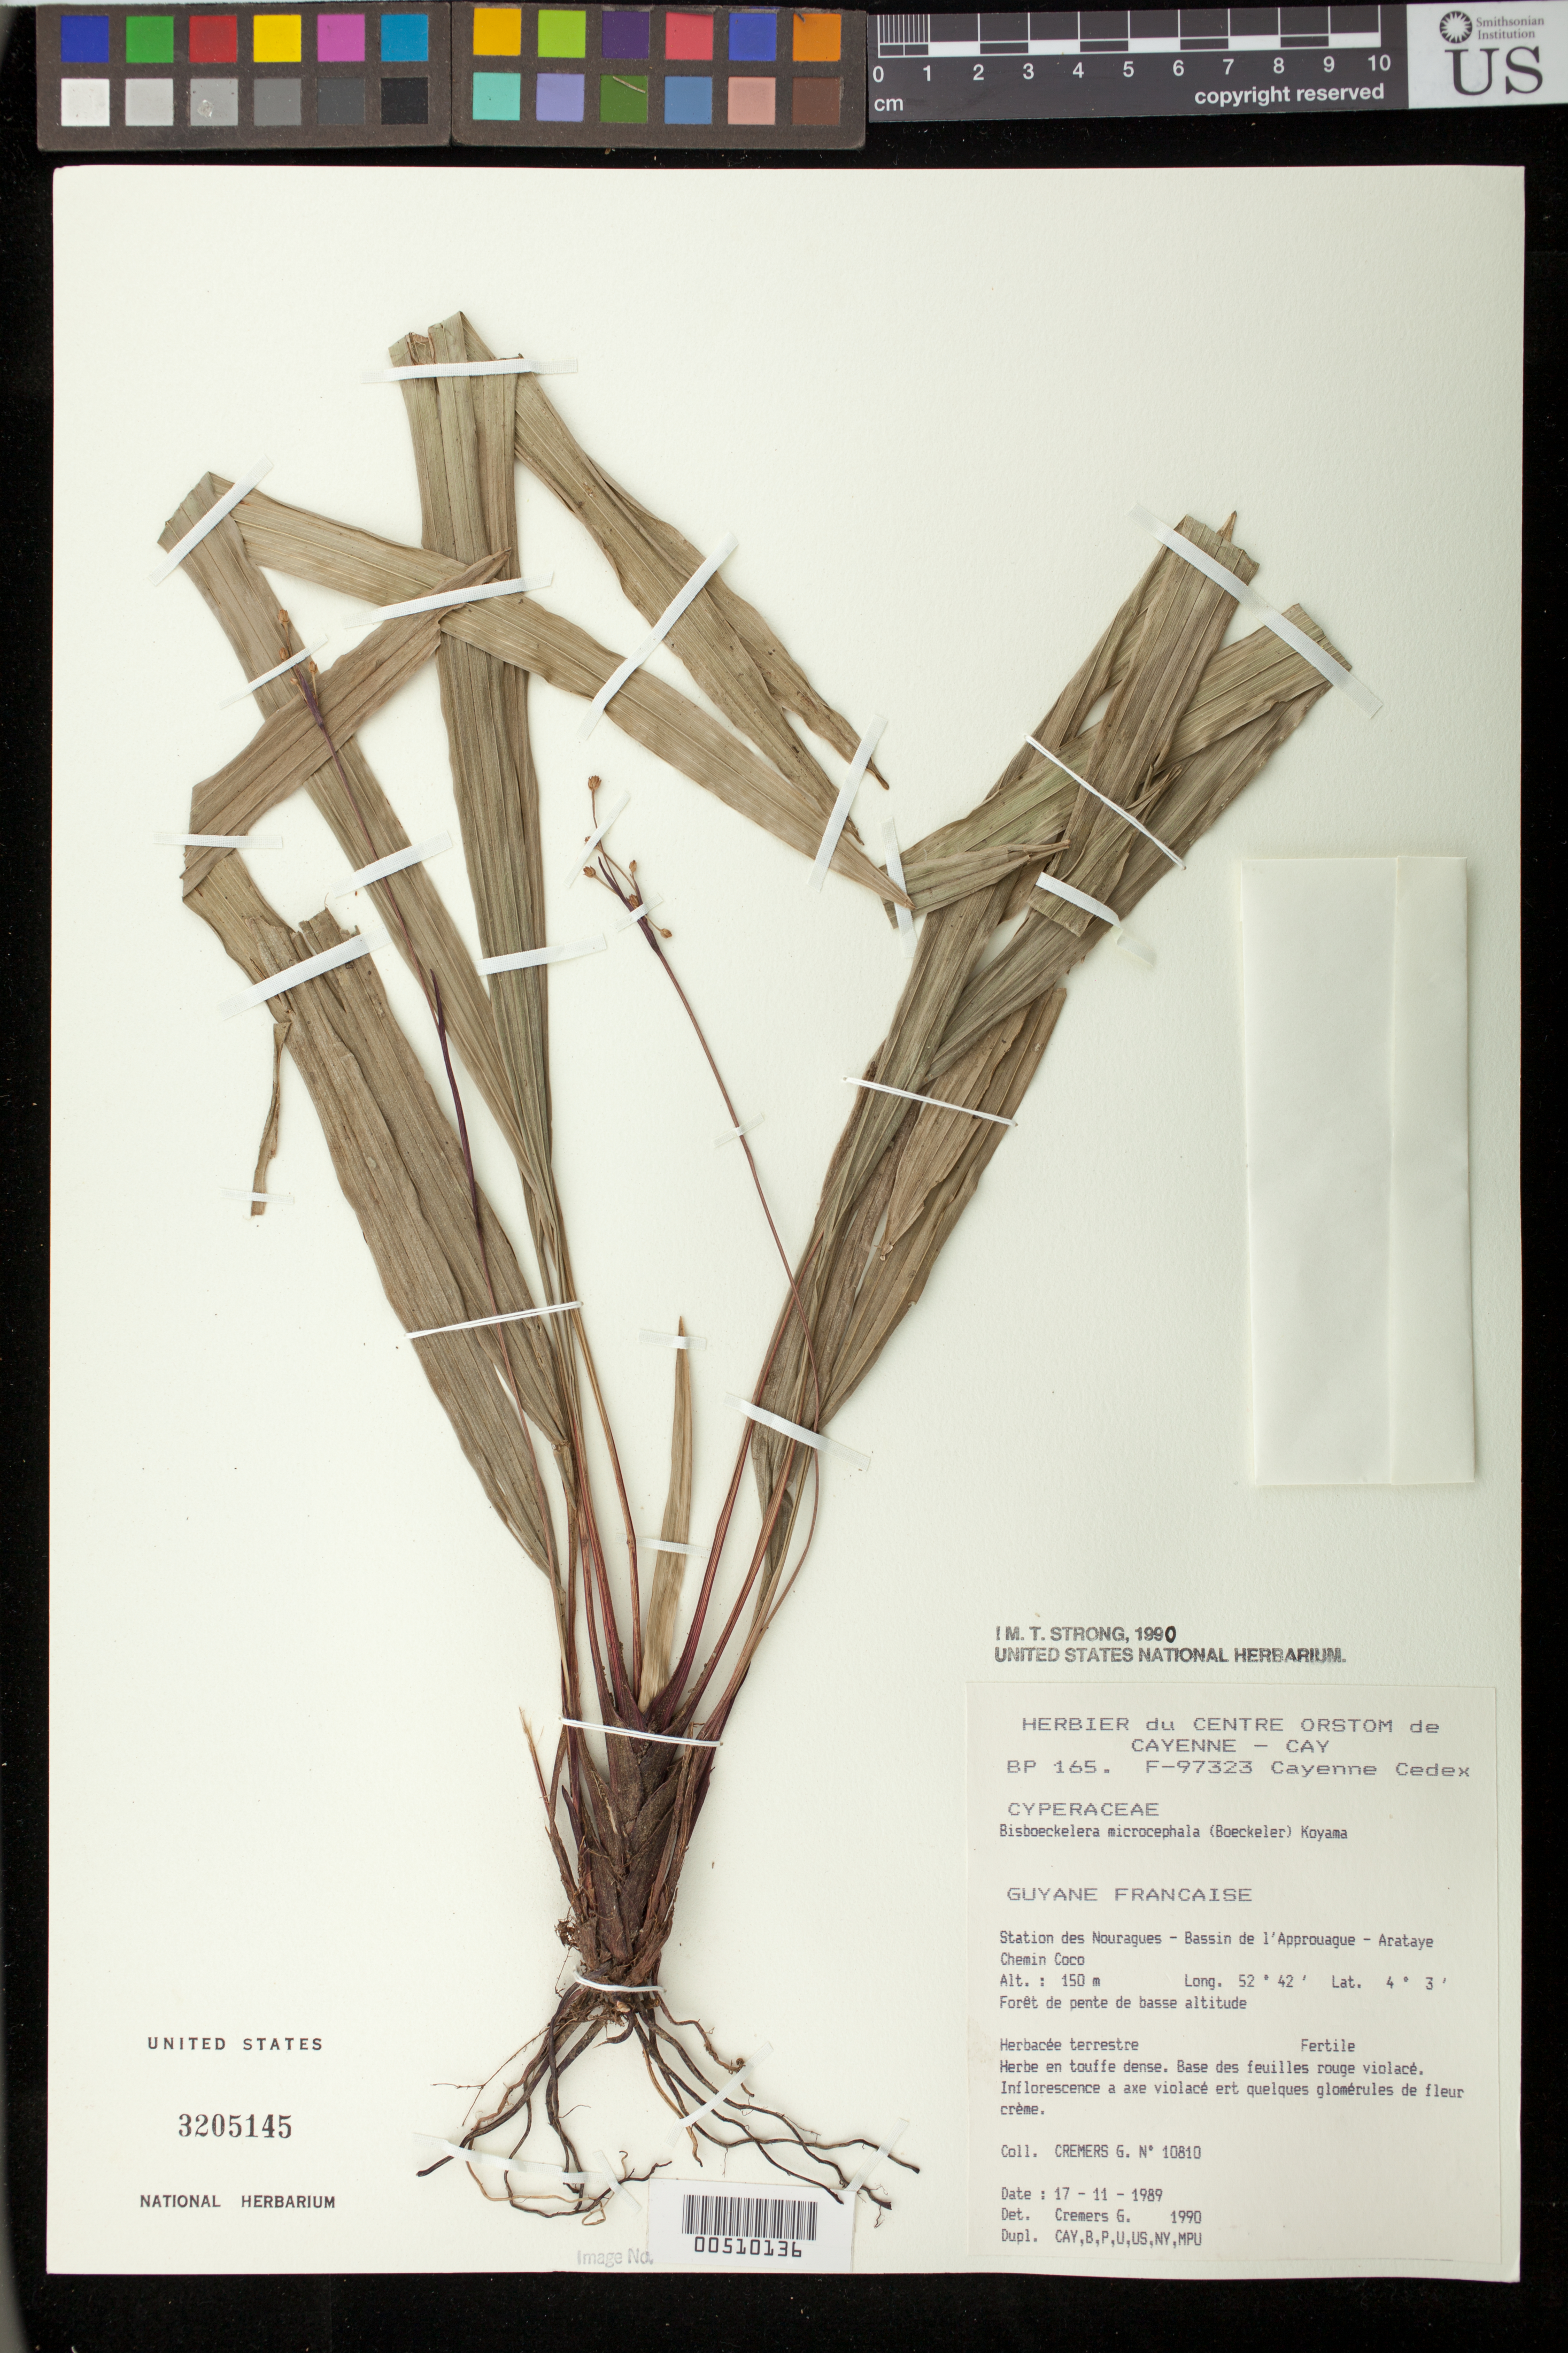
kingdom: Plantae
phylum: Tracheophyta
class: Liliopsida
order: Poales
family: Cyperaceae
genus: Bisboeckelera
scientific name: Bisboeckelera microcephala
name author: (Boeckeler) T. Koyama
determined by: Cremers, Georges A.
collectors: G. Cremers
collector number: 10810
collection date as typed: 17 Nov 1989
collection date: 1989-11-17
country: French Guiana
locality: Station des Nouragues - Bassin de l'Approuague - Arataye Chemin Coco.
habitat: Forêt de pente de basse altitude.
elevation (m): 150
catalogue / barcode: US 3205145